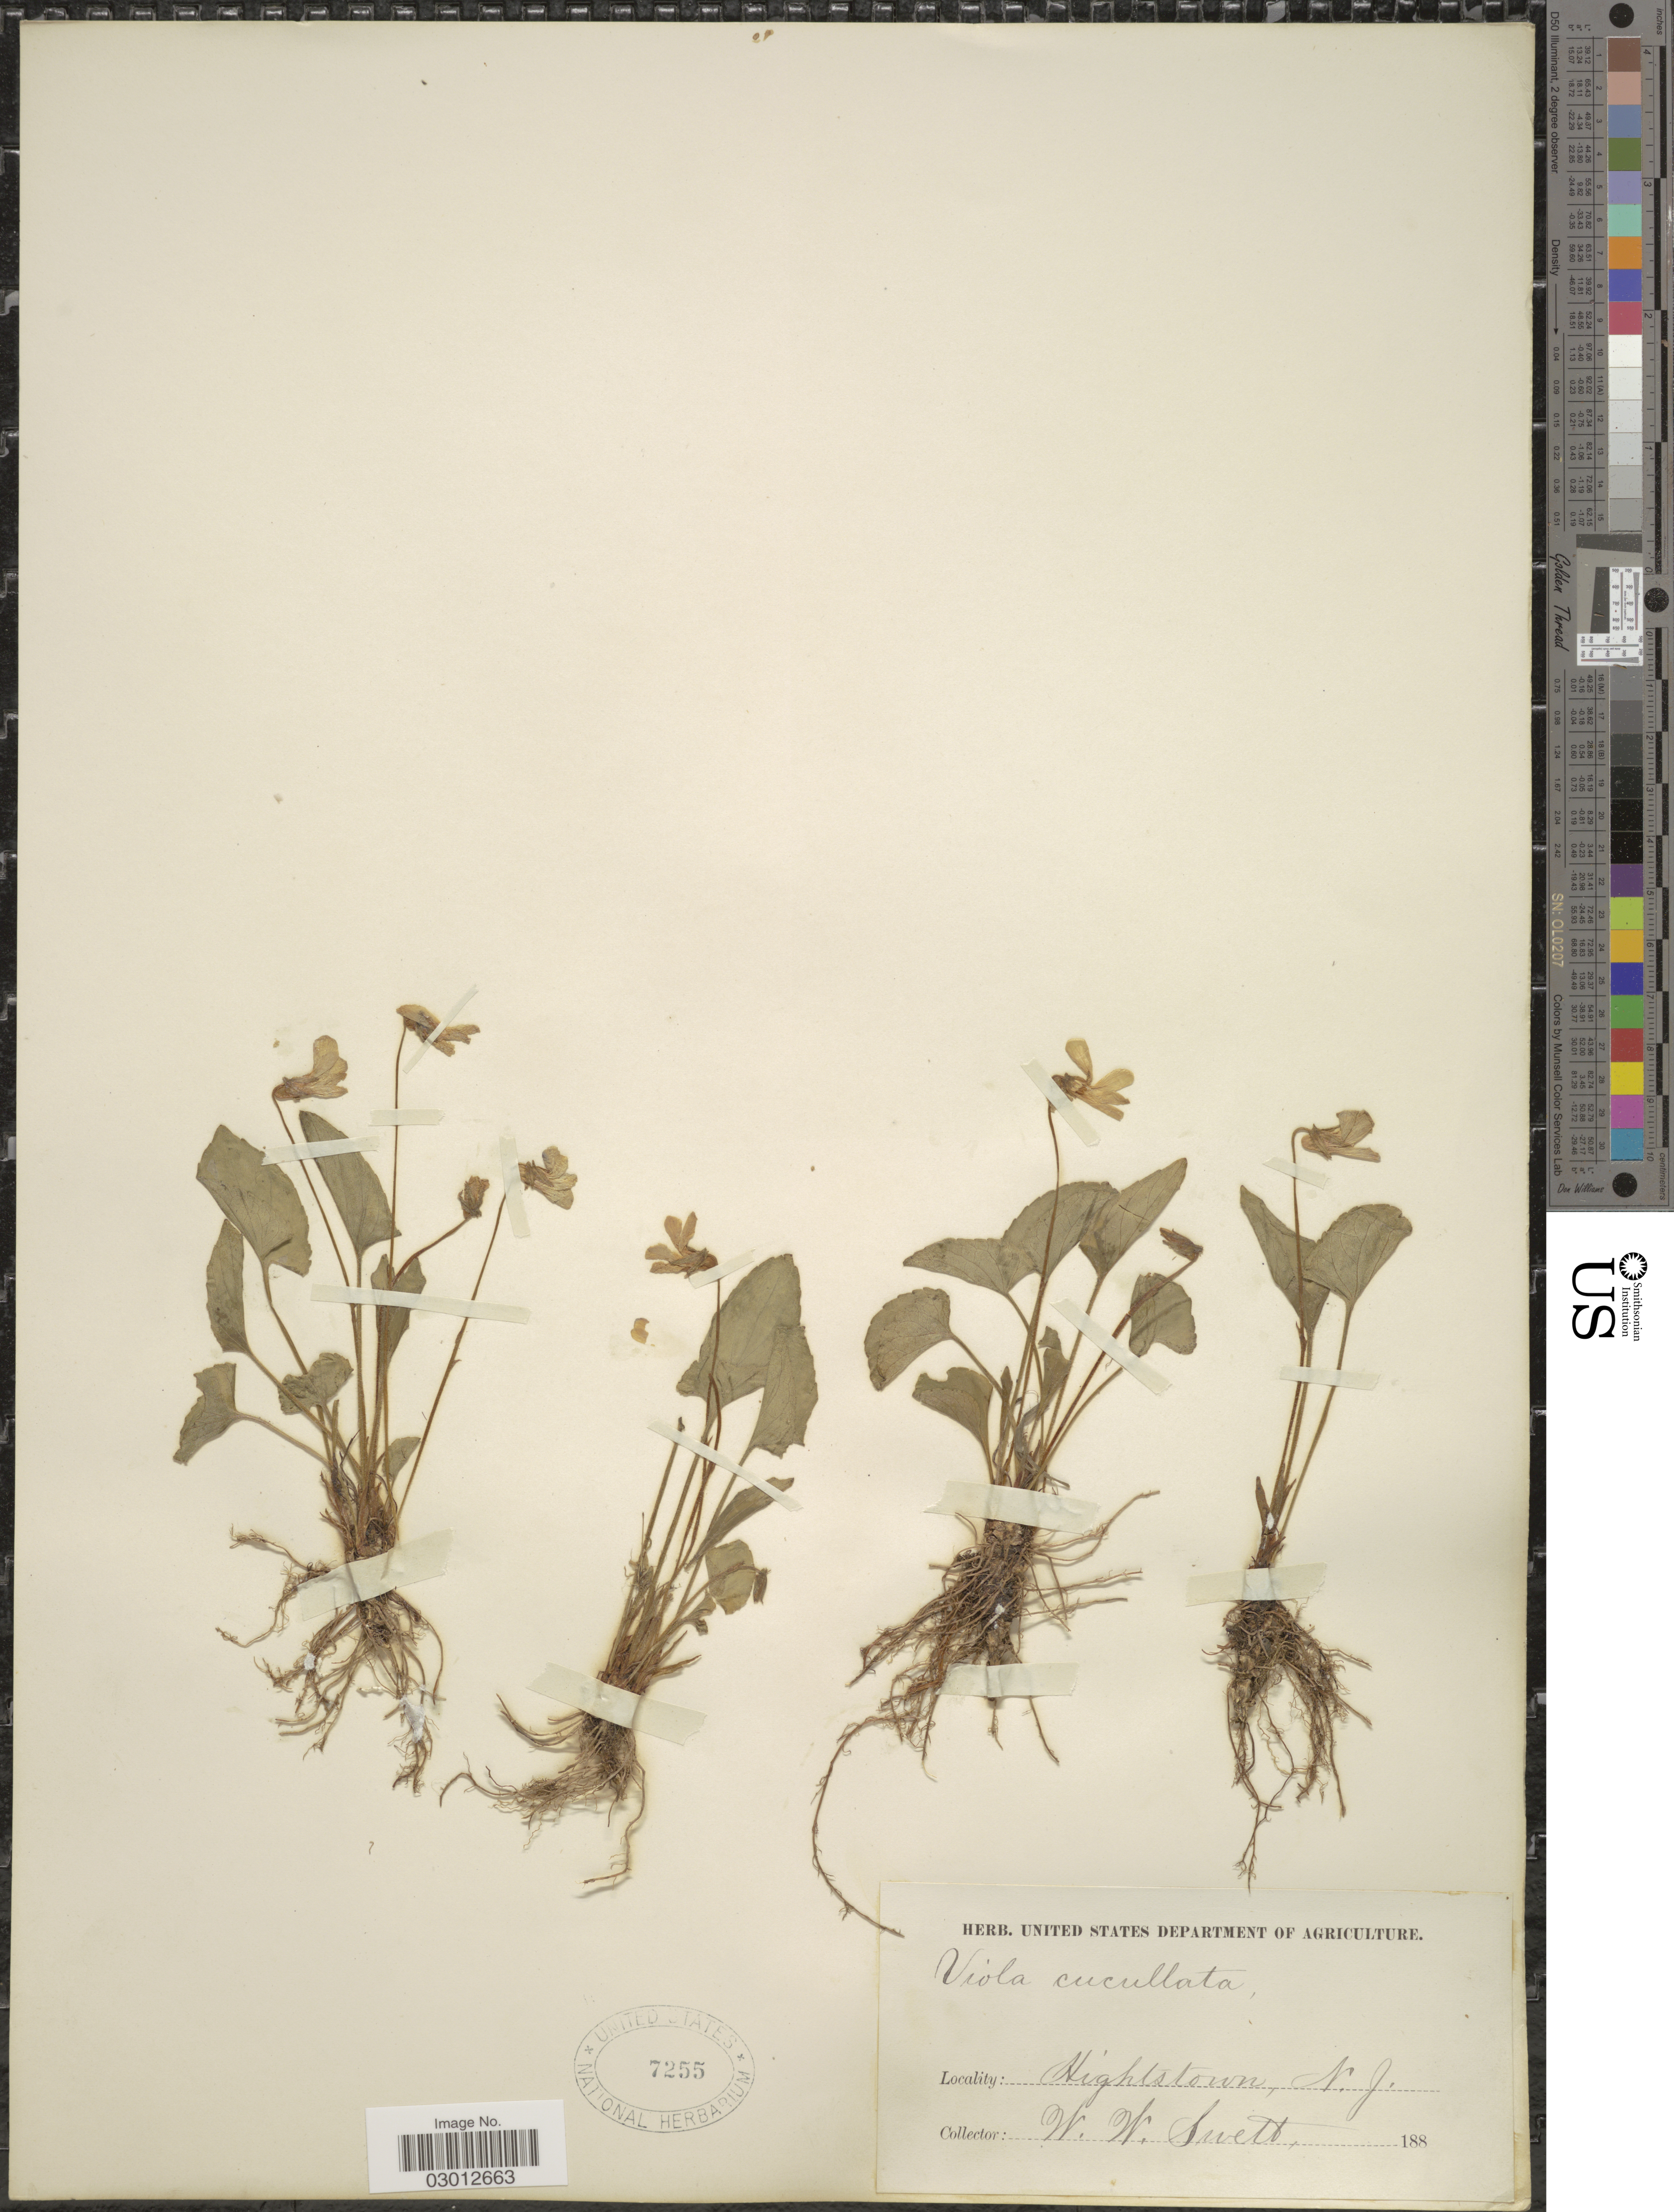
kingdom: Plantae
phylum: Tracheophyta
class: Magnoliopsida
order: Malpighiales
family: Violaceae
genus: Viola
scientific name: Viola papilionacea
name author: Pursh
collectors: W. Swett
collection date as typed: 188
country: United States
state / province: New Jersey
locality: Hightstown.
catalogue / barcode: US 7255